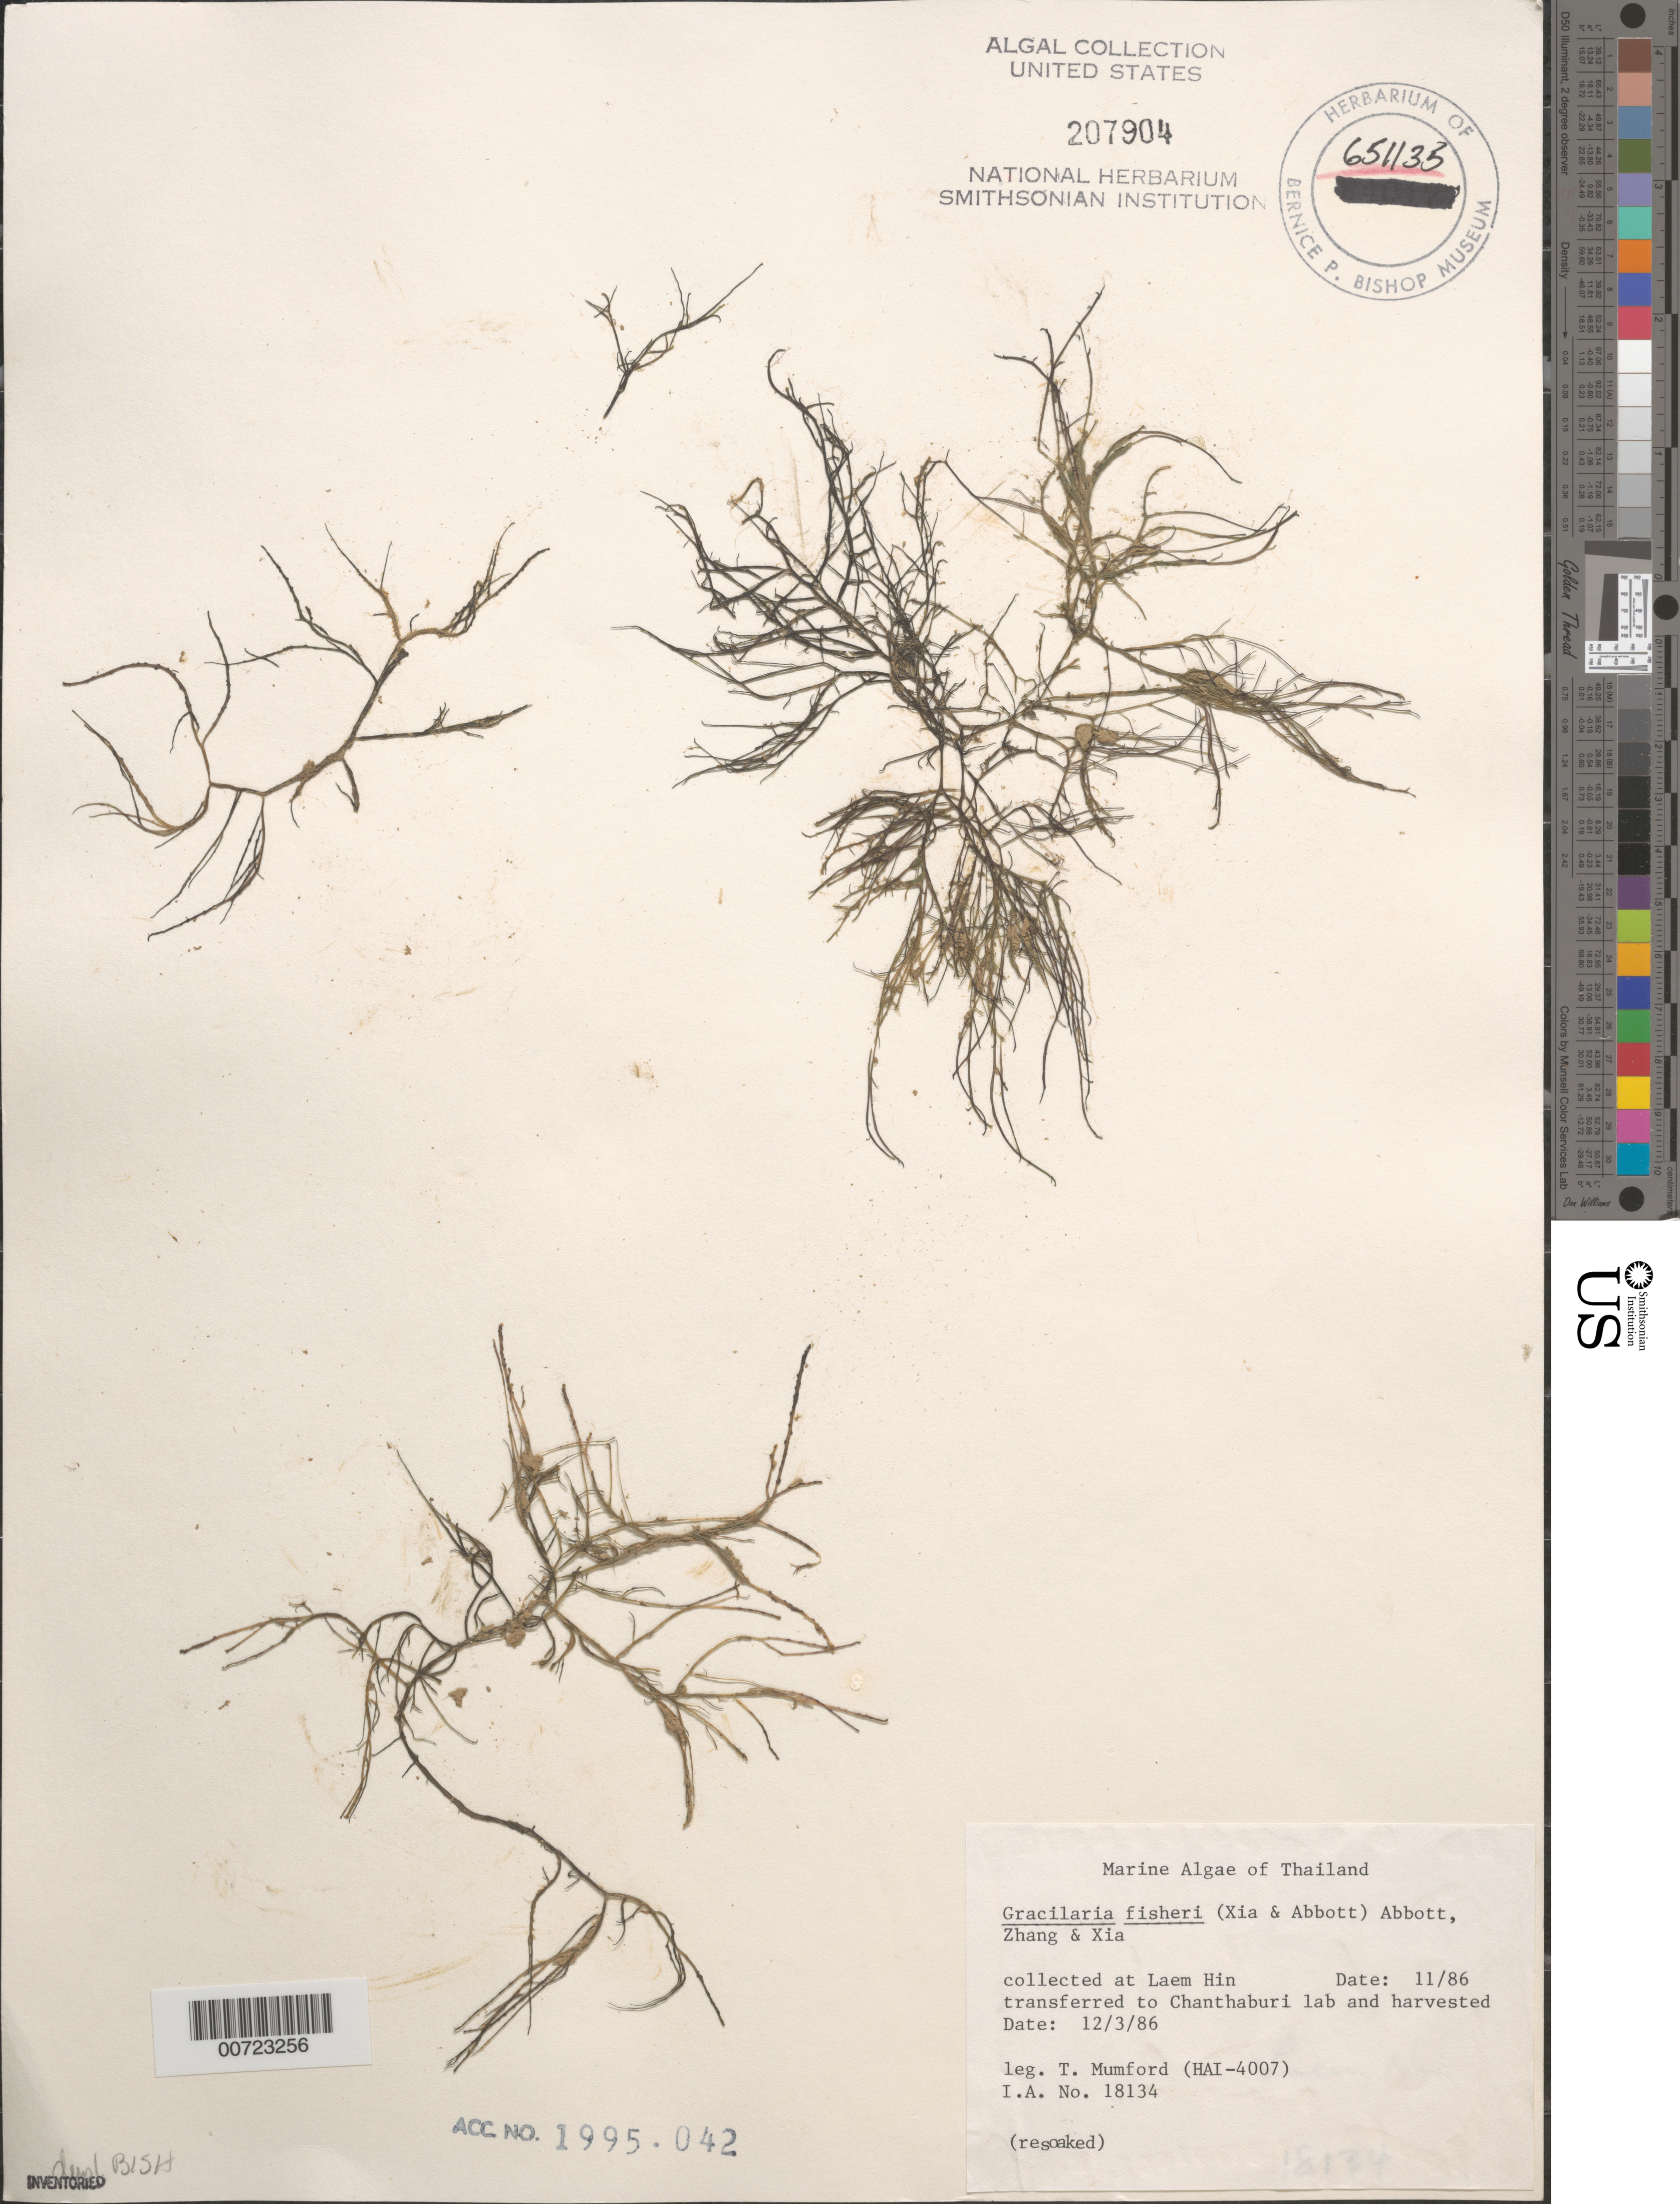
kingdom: Plantae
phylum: Rhodophyta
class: Florideophyceae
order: Gracilariales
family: Gracilariaceae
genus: Gracilaria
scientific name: Gracilaria fisheri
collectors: T. Mumford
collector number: HAI 4007 & IAA 18134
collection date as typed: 03 Dec 1986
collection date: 1986-12-03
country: Thailand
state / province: Chanthaburi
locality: Chanthaburi laboratory; originally collected from Laem Hin, Trat Province, November 1986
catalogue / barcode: US 207904